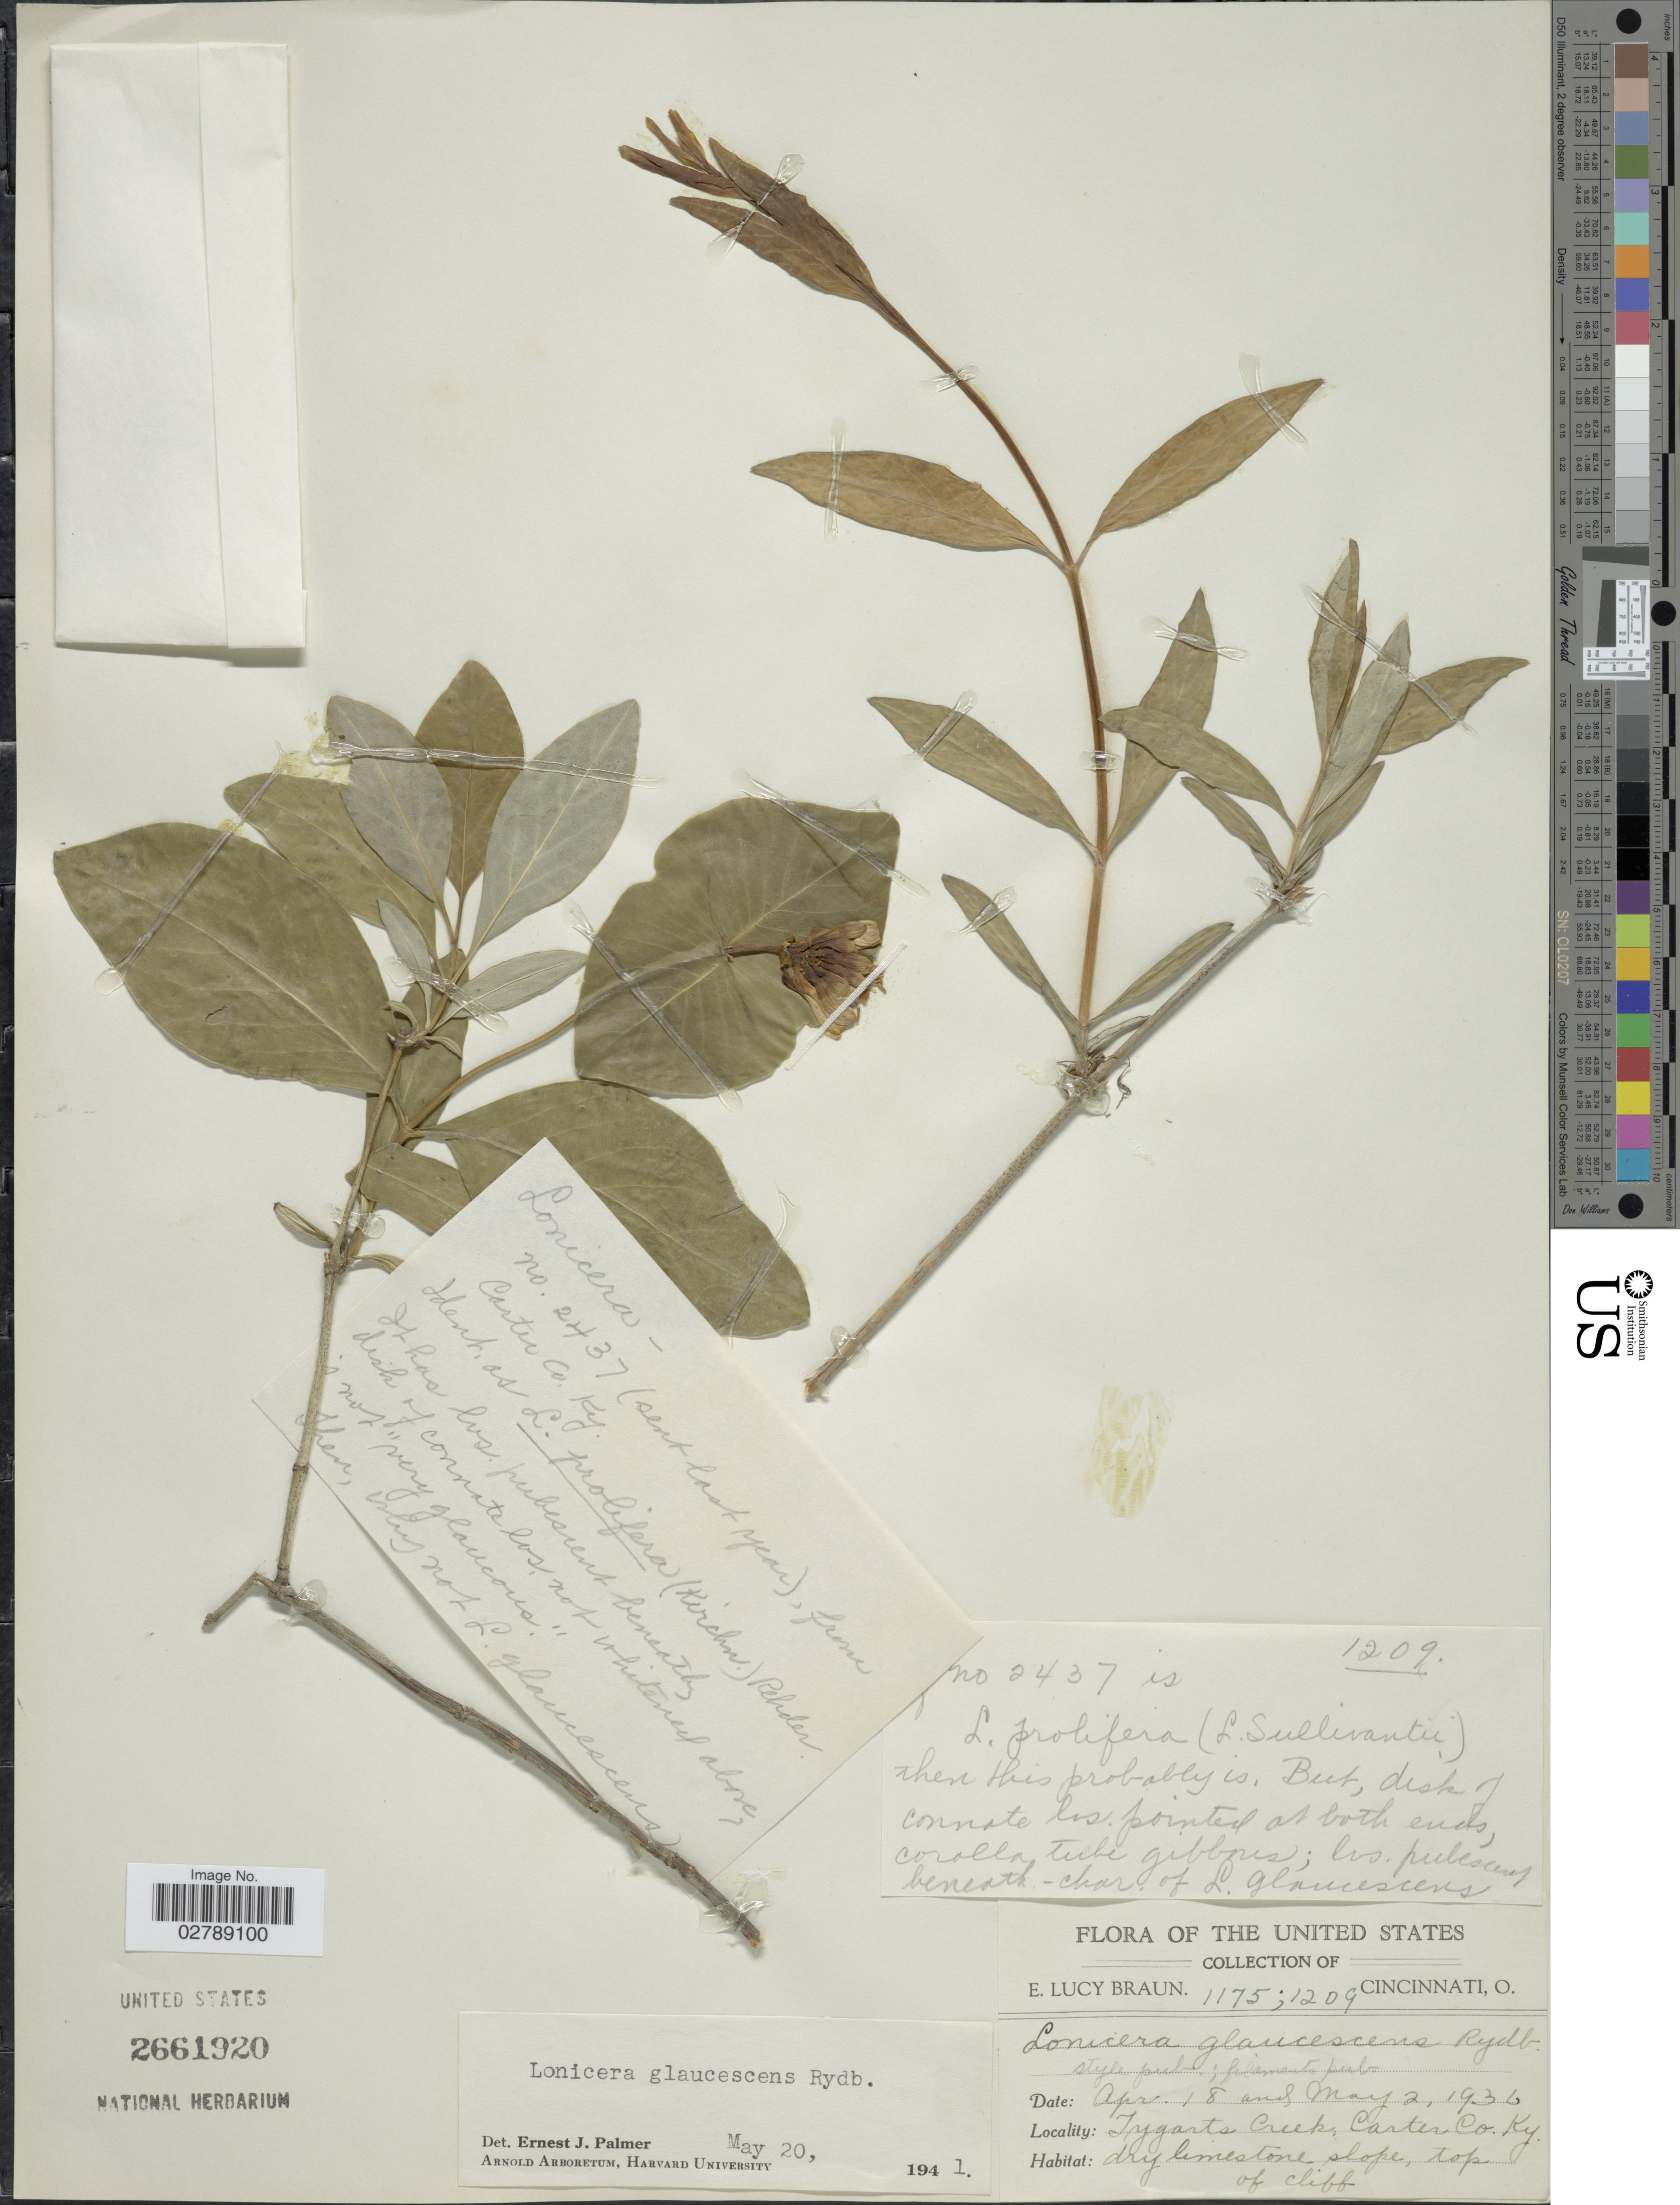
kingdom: Plantae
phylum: Tracheophyta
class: Magnoliopsida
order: Dipsacales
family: Caprifoliaceae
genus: Lonicera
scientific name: Lonicera dioica var. glaucescens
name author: (Rydb.) Butters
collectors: E. L. Braun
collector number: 1175/1209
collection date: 1936-04-18/1936-05-02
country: United States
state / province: Kentucky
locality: Tygarts Creek. Carter Co. Ky.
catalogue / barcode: US 2661920